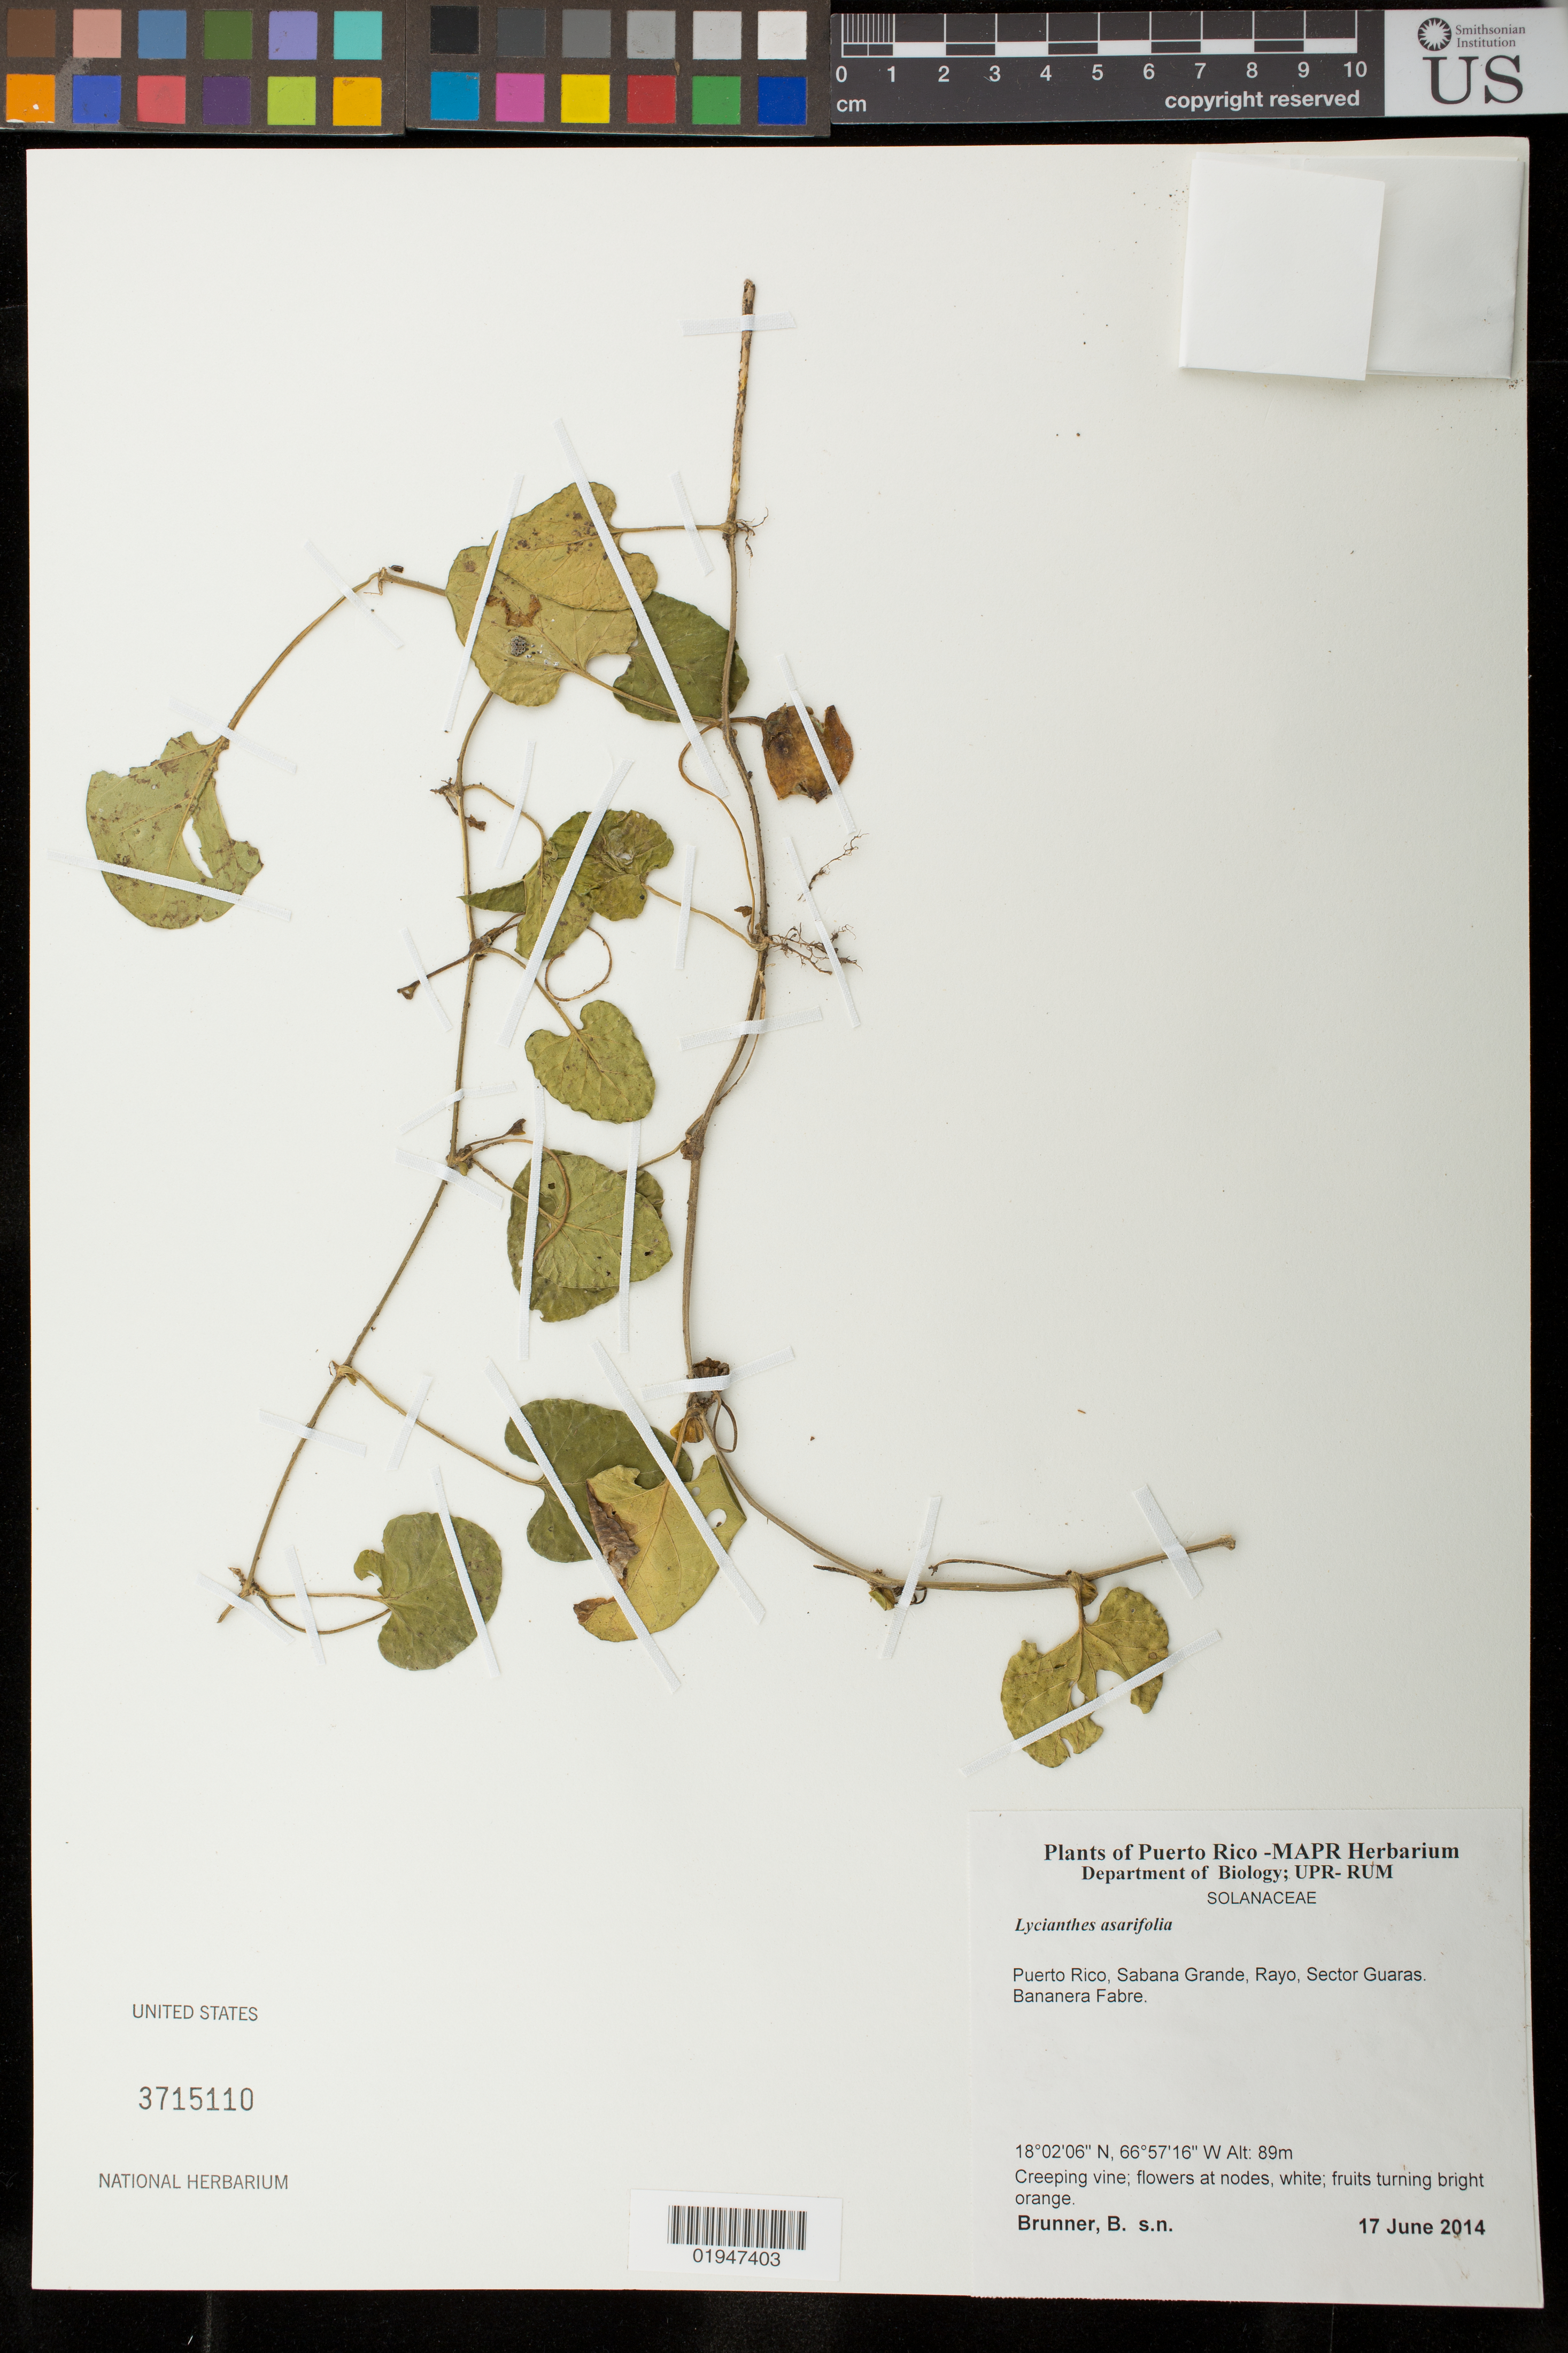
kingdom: Plantae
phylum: Tracheophyta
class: Magnoliopsida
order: Solanales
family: Solanaceae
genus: Lycianthes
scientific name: Lycianthes asarifolia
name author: (Kunth & C.D. Bouché) Bitter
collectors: B. Brunner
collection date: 2014-06-17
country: Puerto Rico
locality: Sabana Grande, Rayo, Sector Guaras. Bananera Fabre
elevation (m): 89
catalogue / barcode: US 3715110